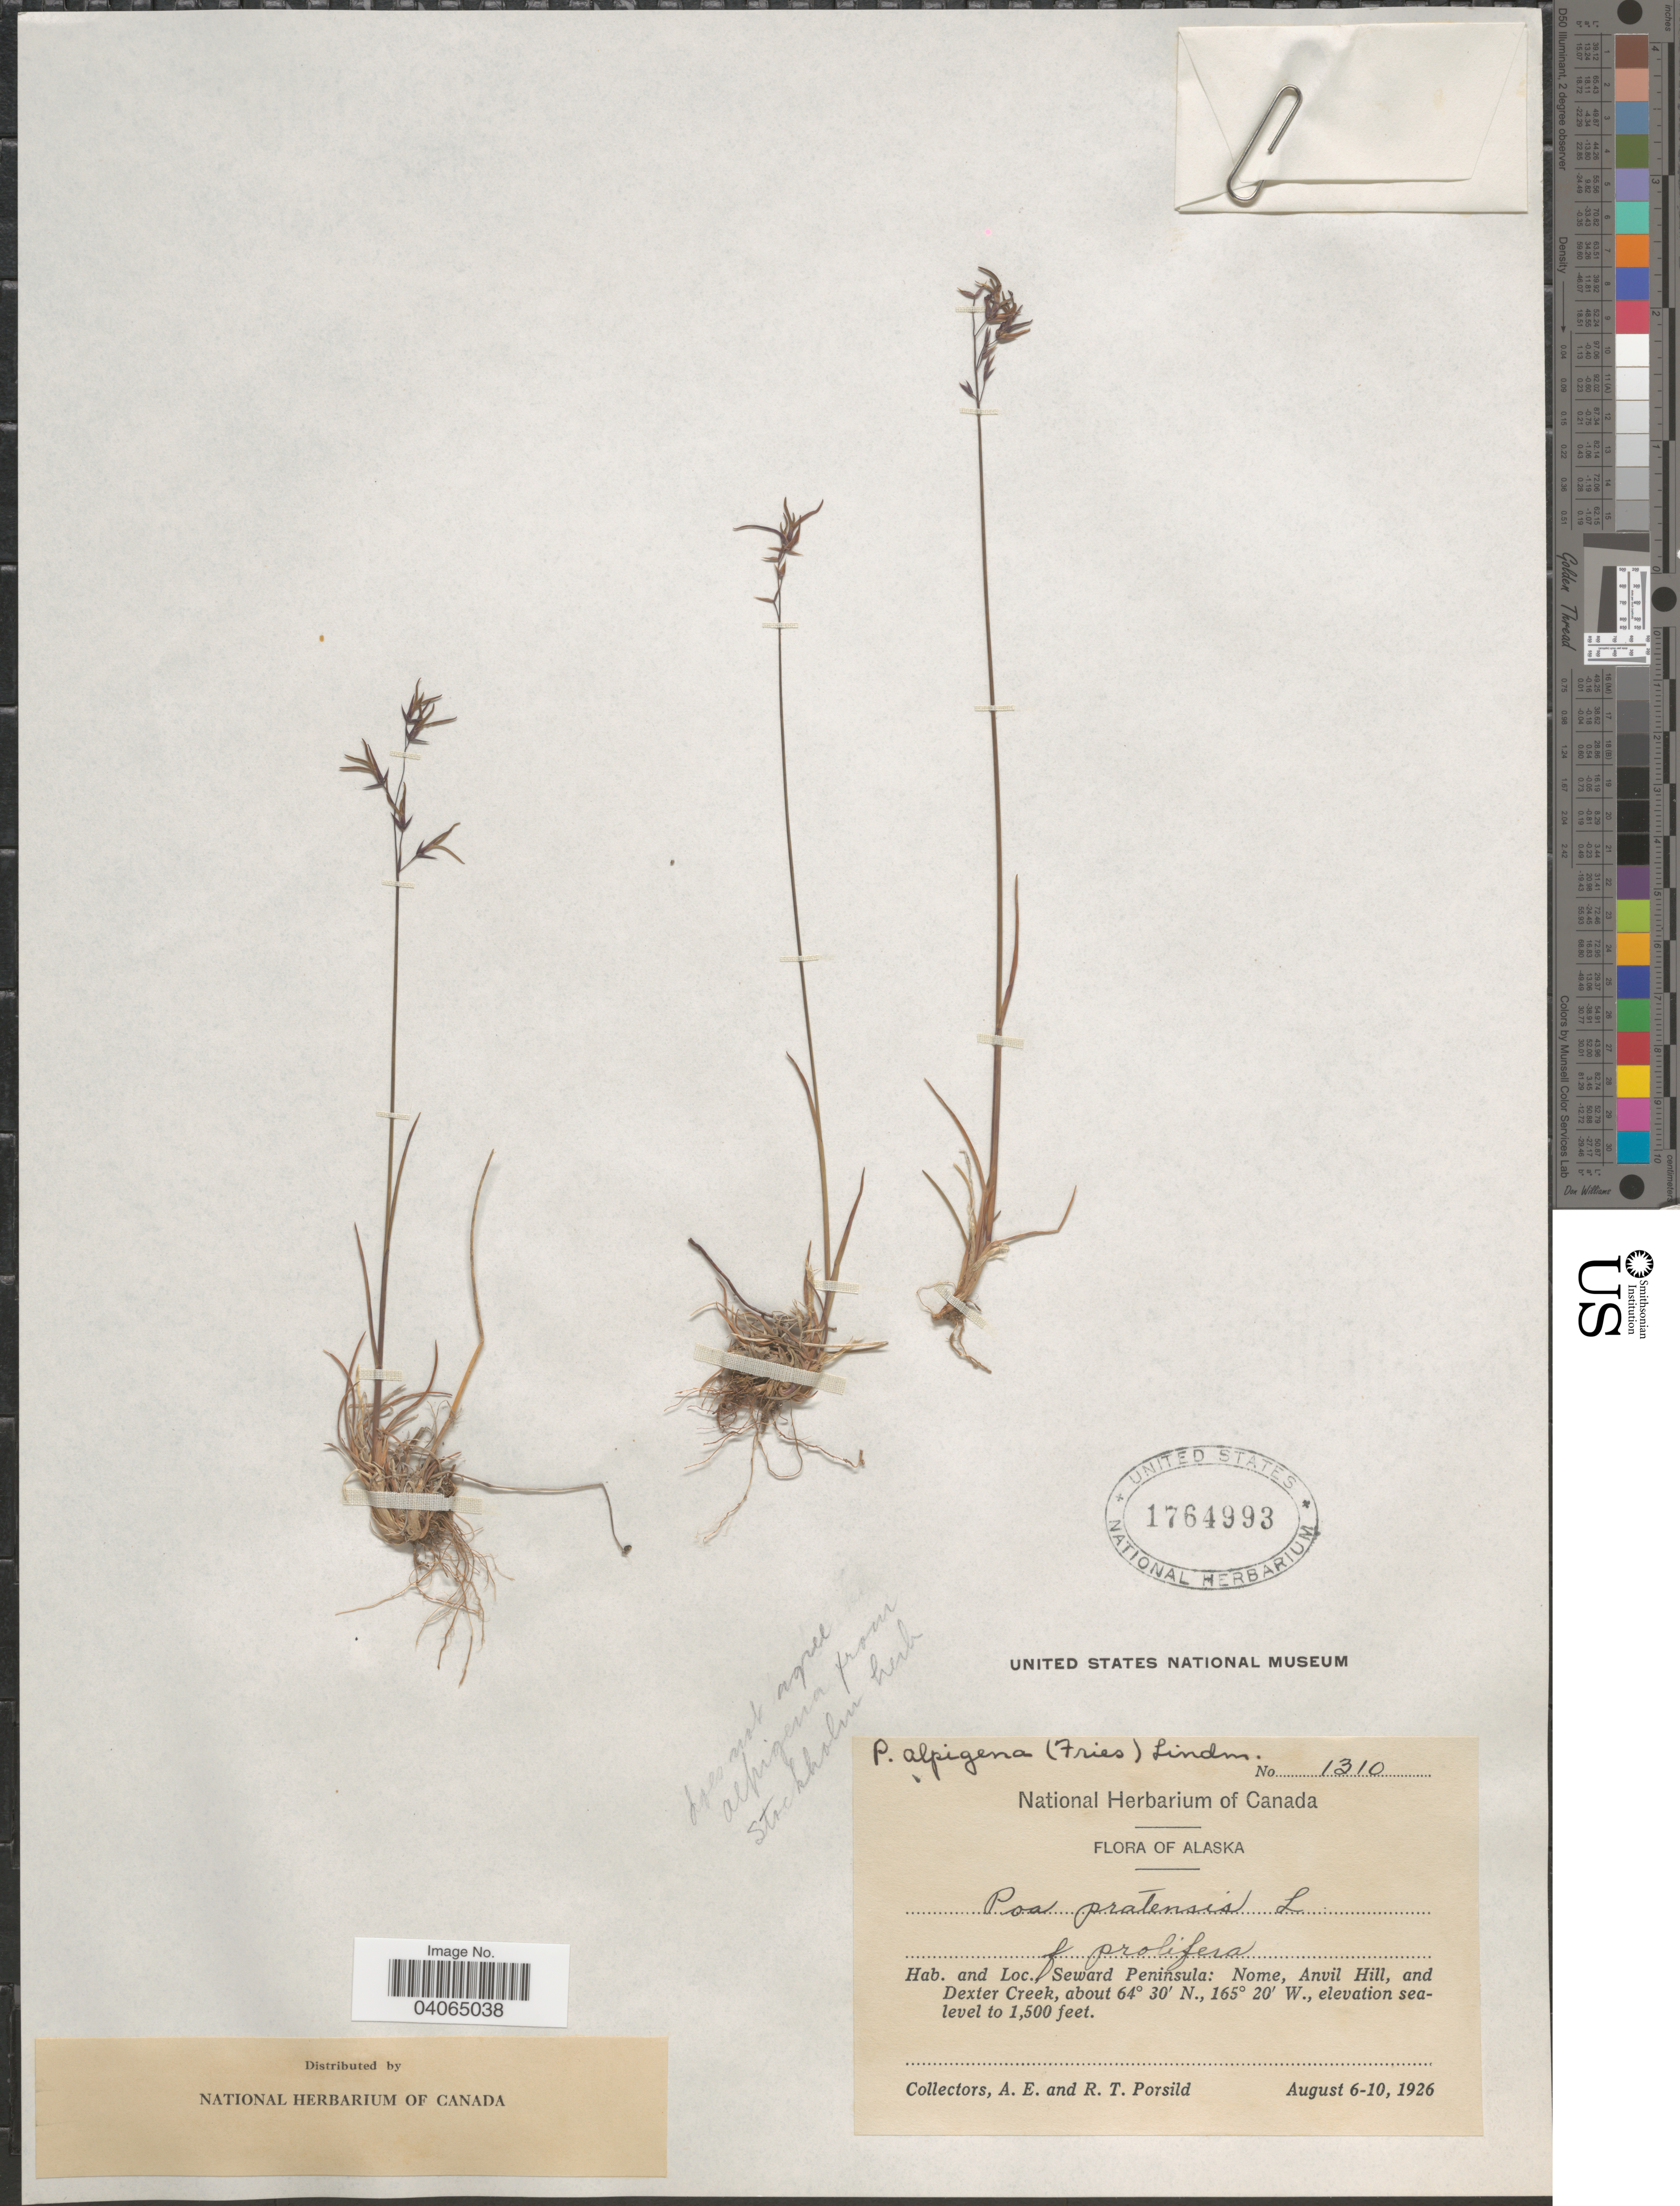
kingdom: Plantae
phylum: Tracheophyta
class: Liliopsida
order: Poales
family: Poaceae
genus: Poa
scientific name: Poa pratensis subsp. colpodea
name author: (Th. Fr.) Tzvelev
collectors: A. E. Porsild & R. T. Porsild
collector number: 1310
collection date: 1926-08-06/1926-08-10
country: United States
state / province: Alaska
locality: Seward Peninsula: Nome, Anvil Hill, and Dexter Creek.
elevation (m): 0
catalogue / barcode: US 1764993